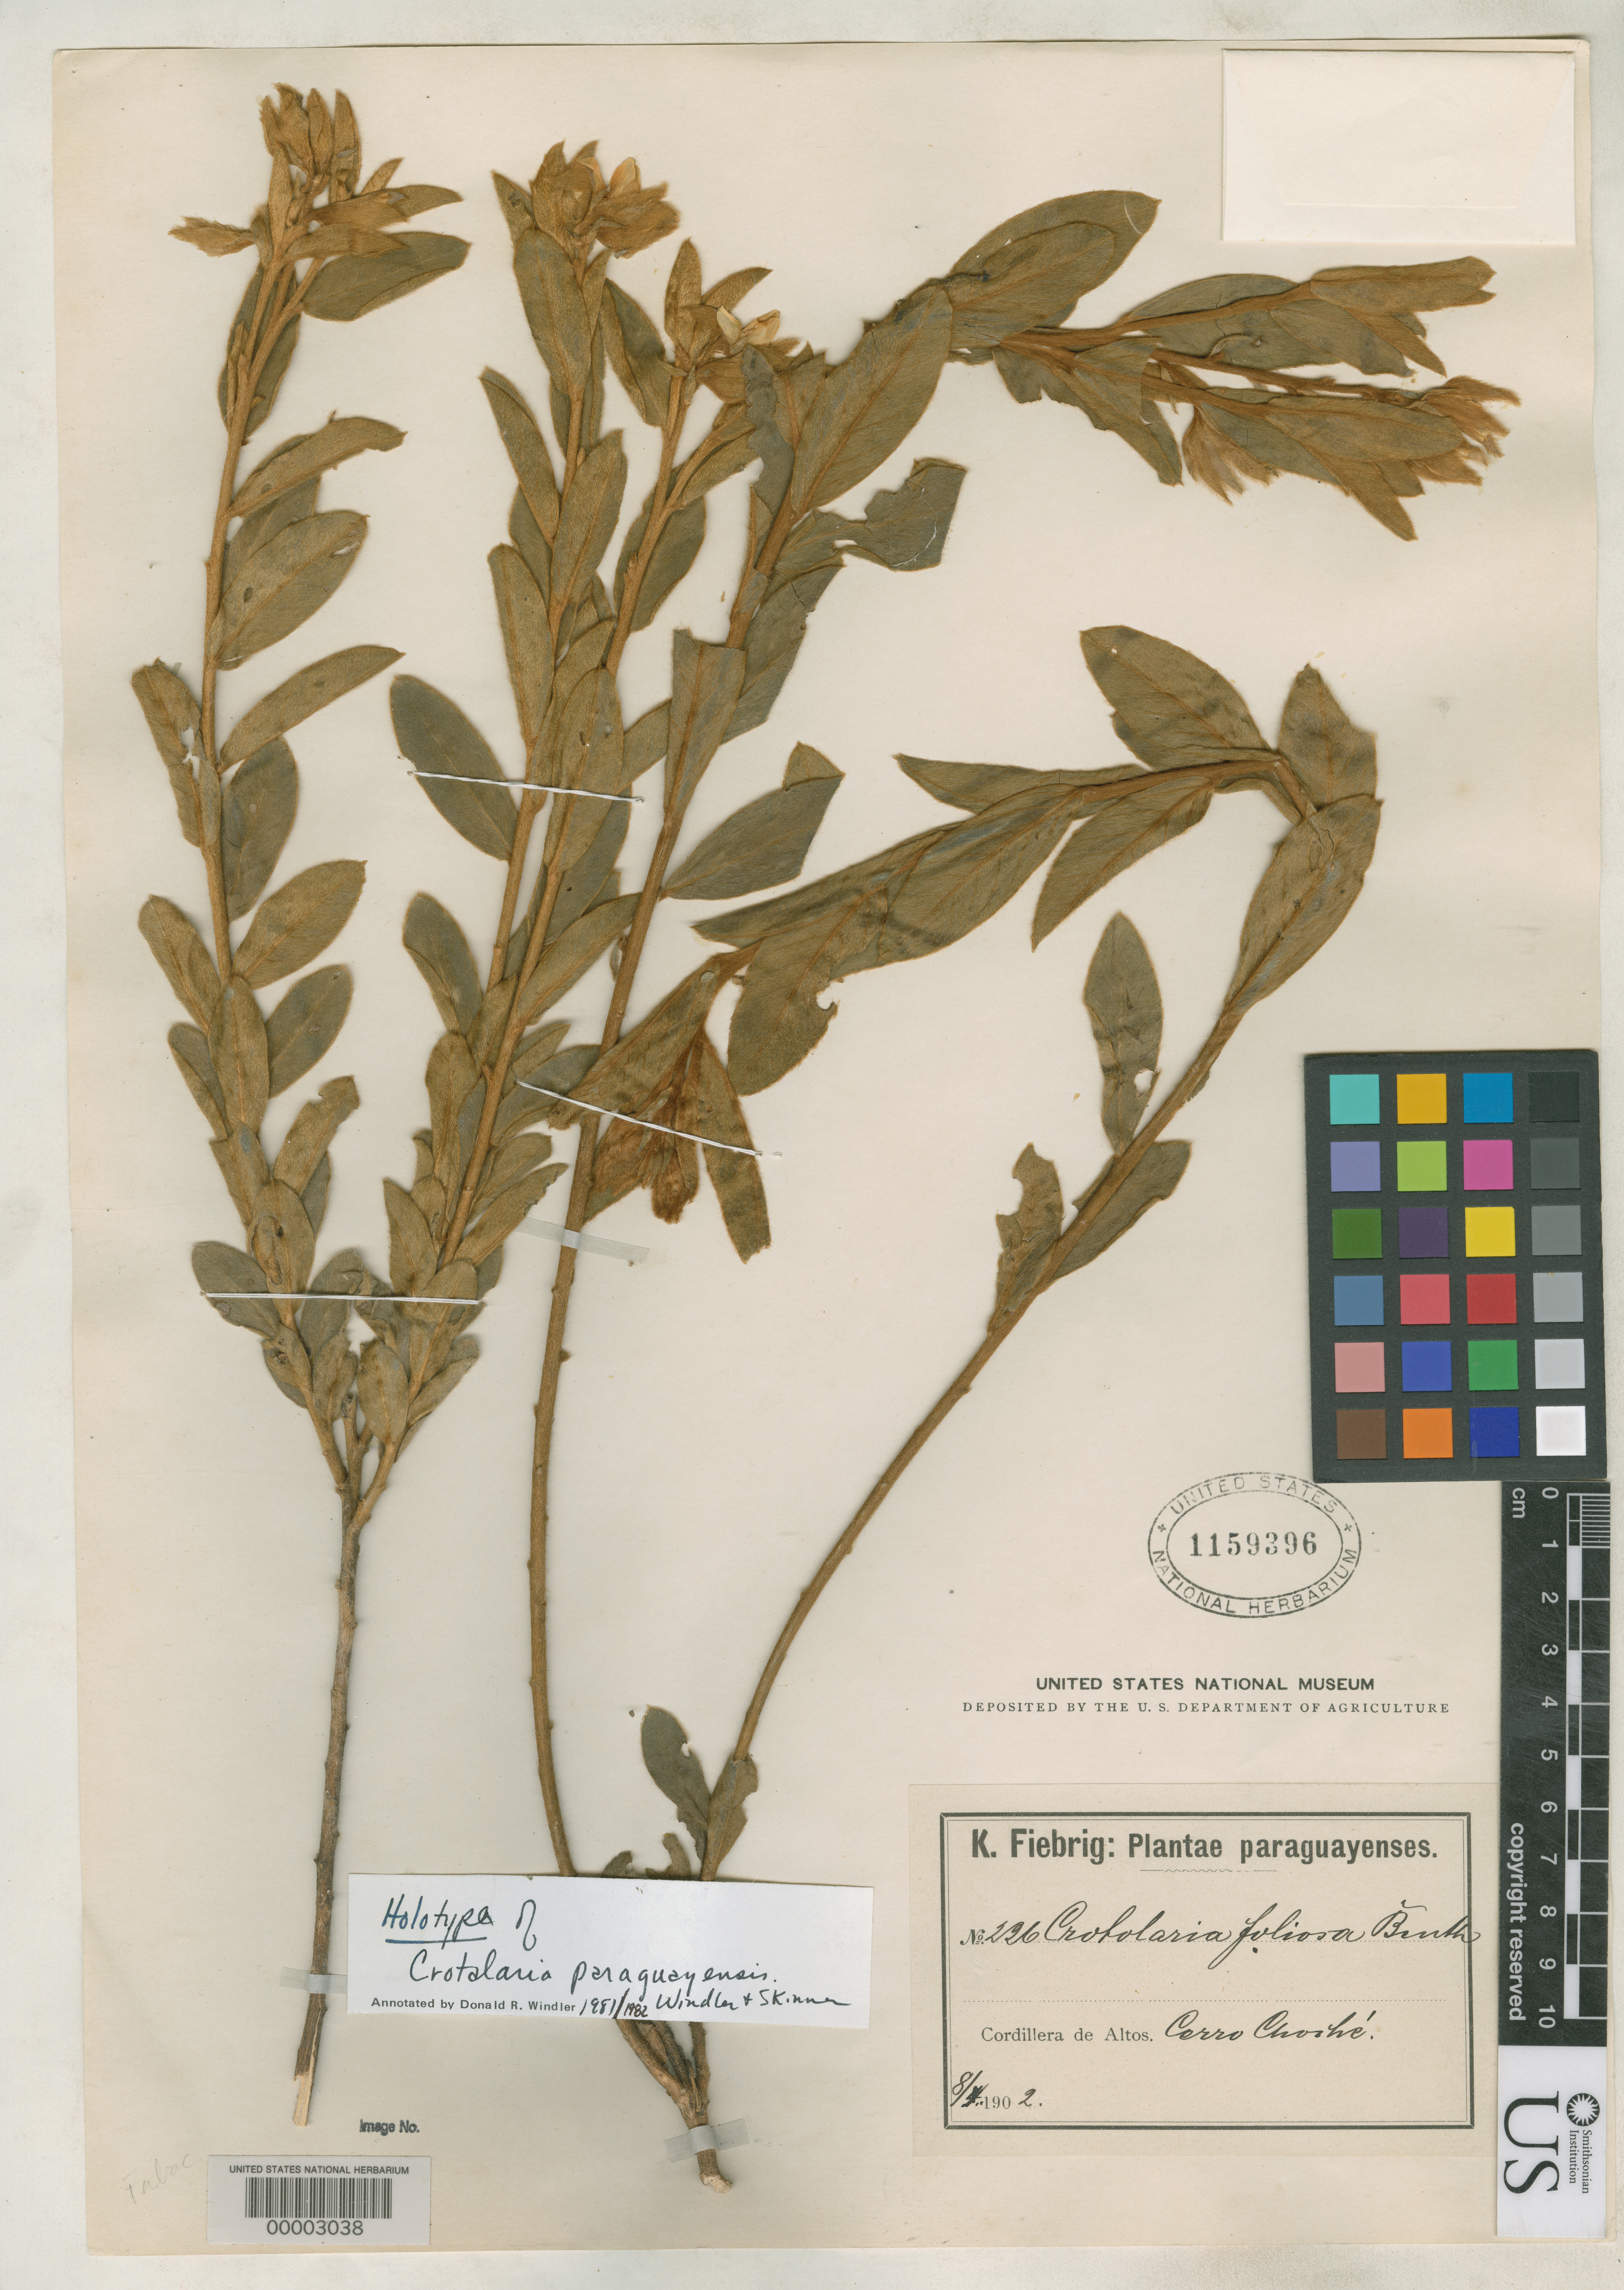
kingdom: Plantae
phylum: Tracheophyta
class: Magnoliopsida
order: Fabales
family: Fabaceae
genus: Crotalaria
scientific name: Crotalaria paraguayensis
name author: Windler & S.G. Skinner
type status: Holotype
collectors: K. Fiebrig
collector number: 226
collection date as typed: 04 Aug 1902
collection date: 1902-08-04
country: Paraguay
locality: Cerro Choshe, Cordillera de Altos.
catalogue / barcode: US 1159396